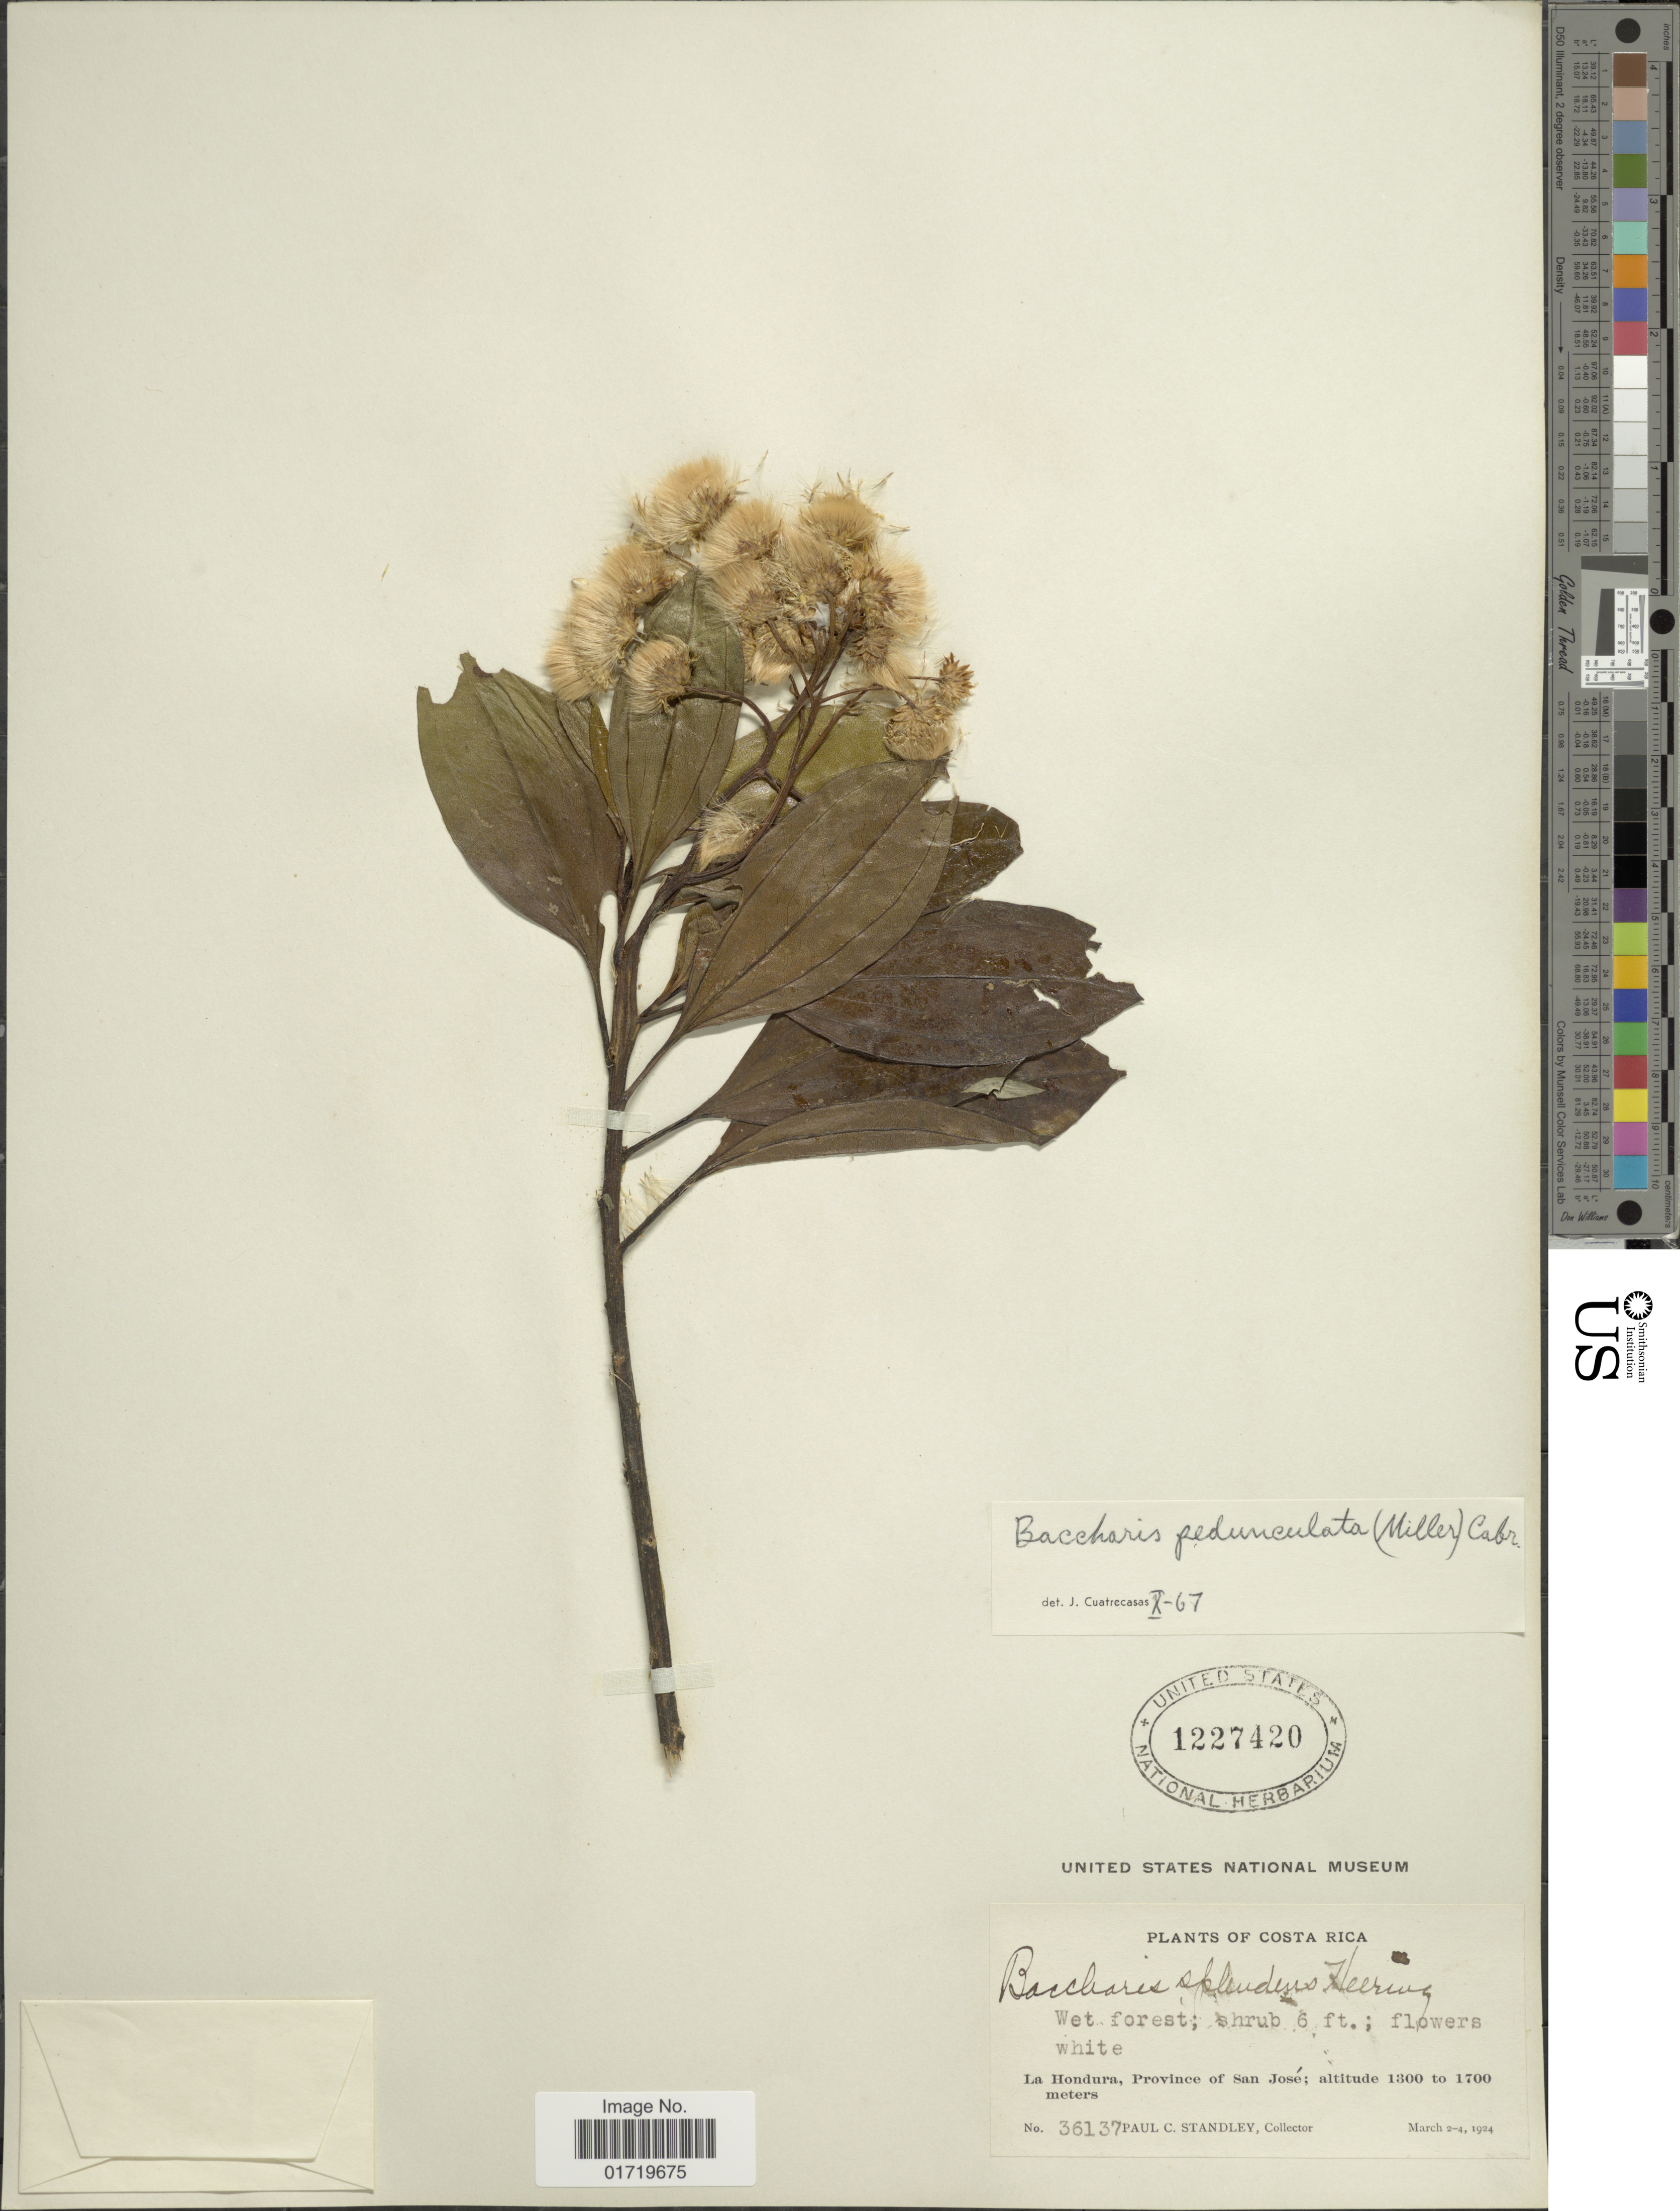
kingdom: Plantae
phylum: Tracheophyta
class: Magnoliopsida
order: Asterales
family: Asteraceae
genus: Baccharis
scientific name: Baccharis pedunculata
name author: (Mill.) Cabrera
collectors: P. C. Standley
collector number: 36137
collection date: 1924-03-02/1924-03-04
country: Costa Rica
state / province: San José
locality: La Hondura, Province of San Jose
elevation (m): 1300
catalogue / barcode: US 1227420